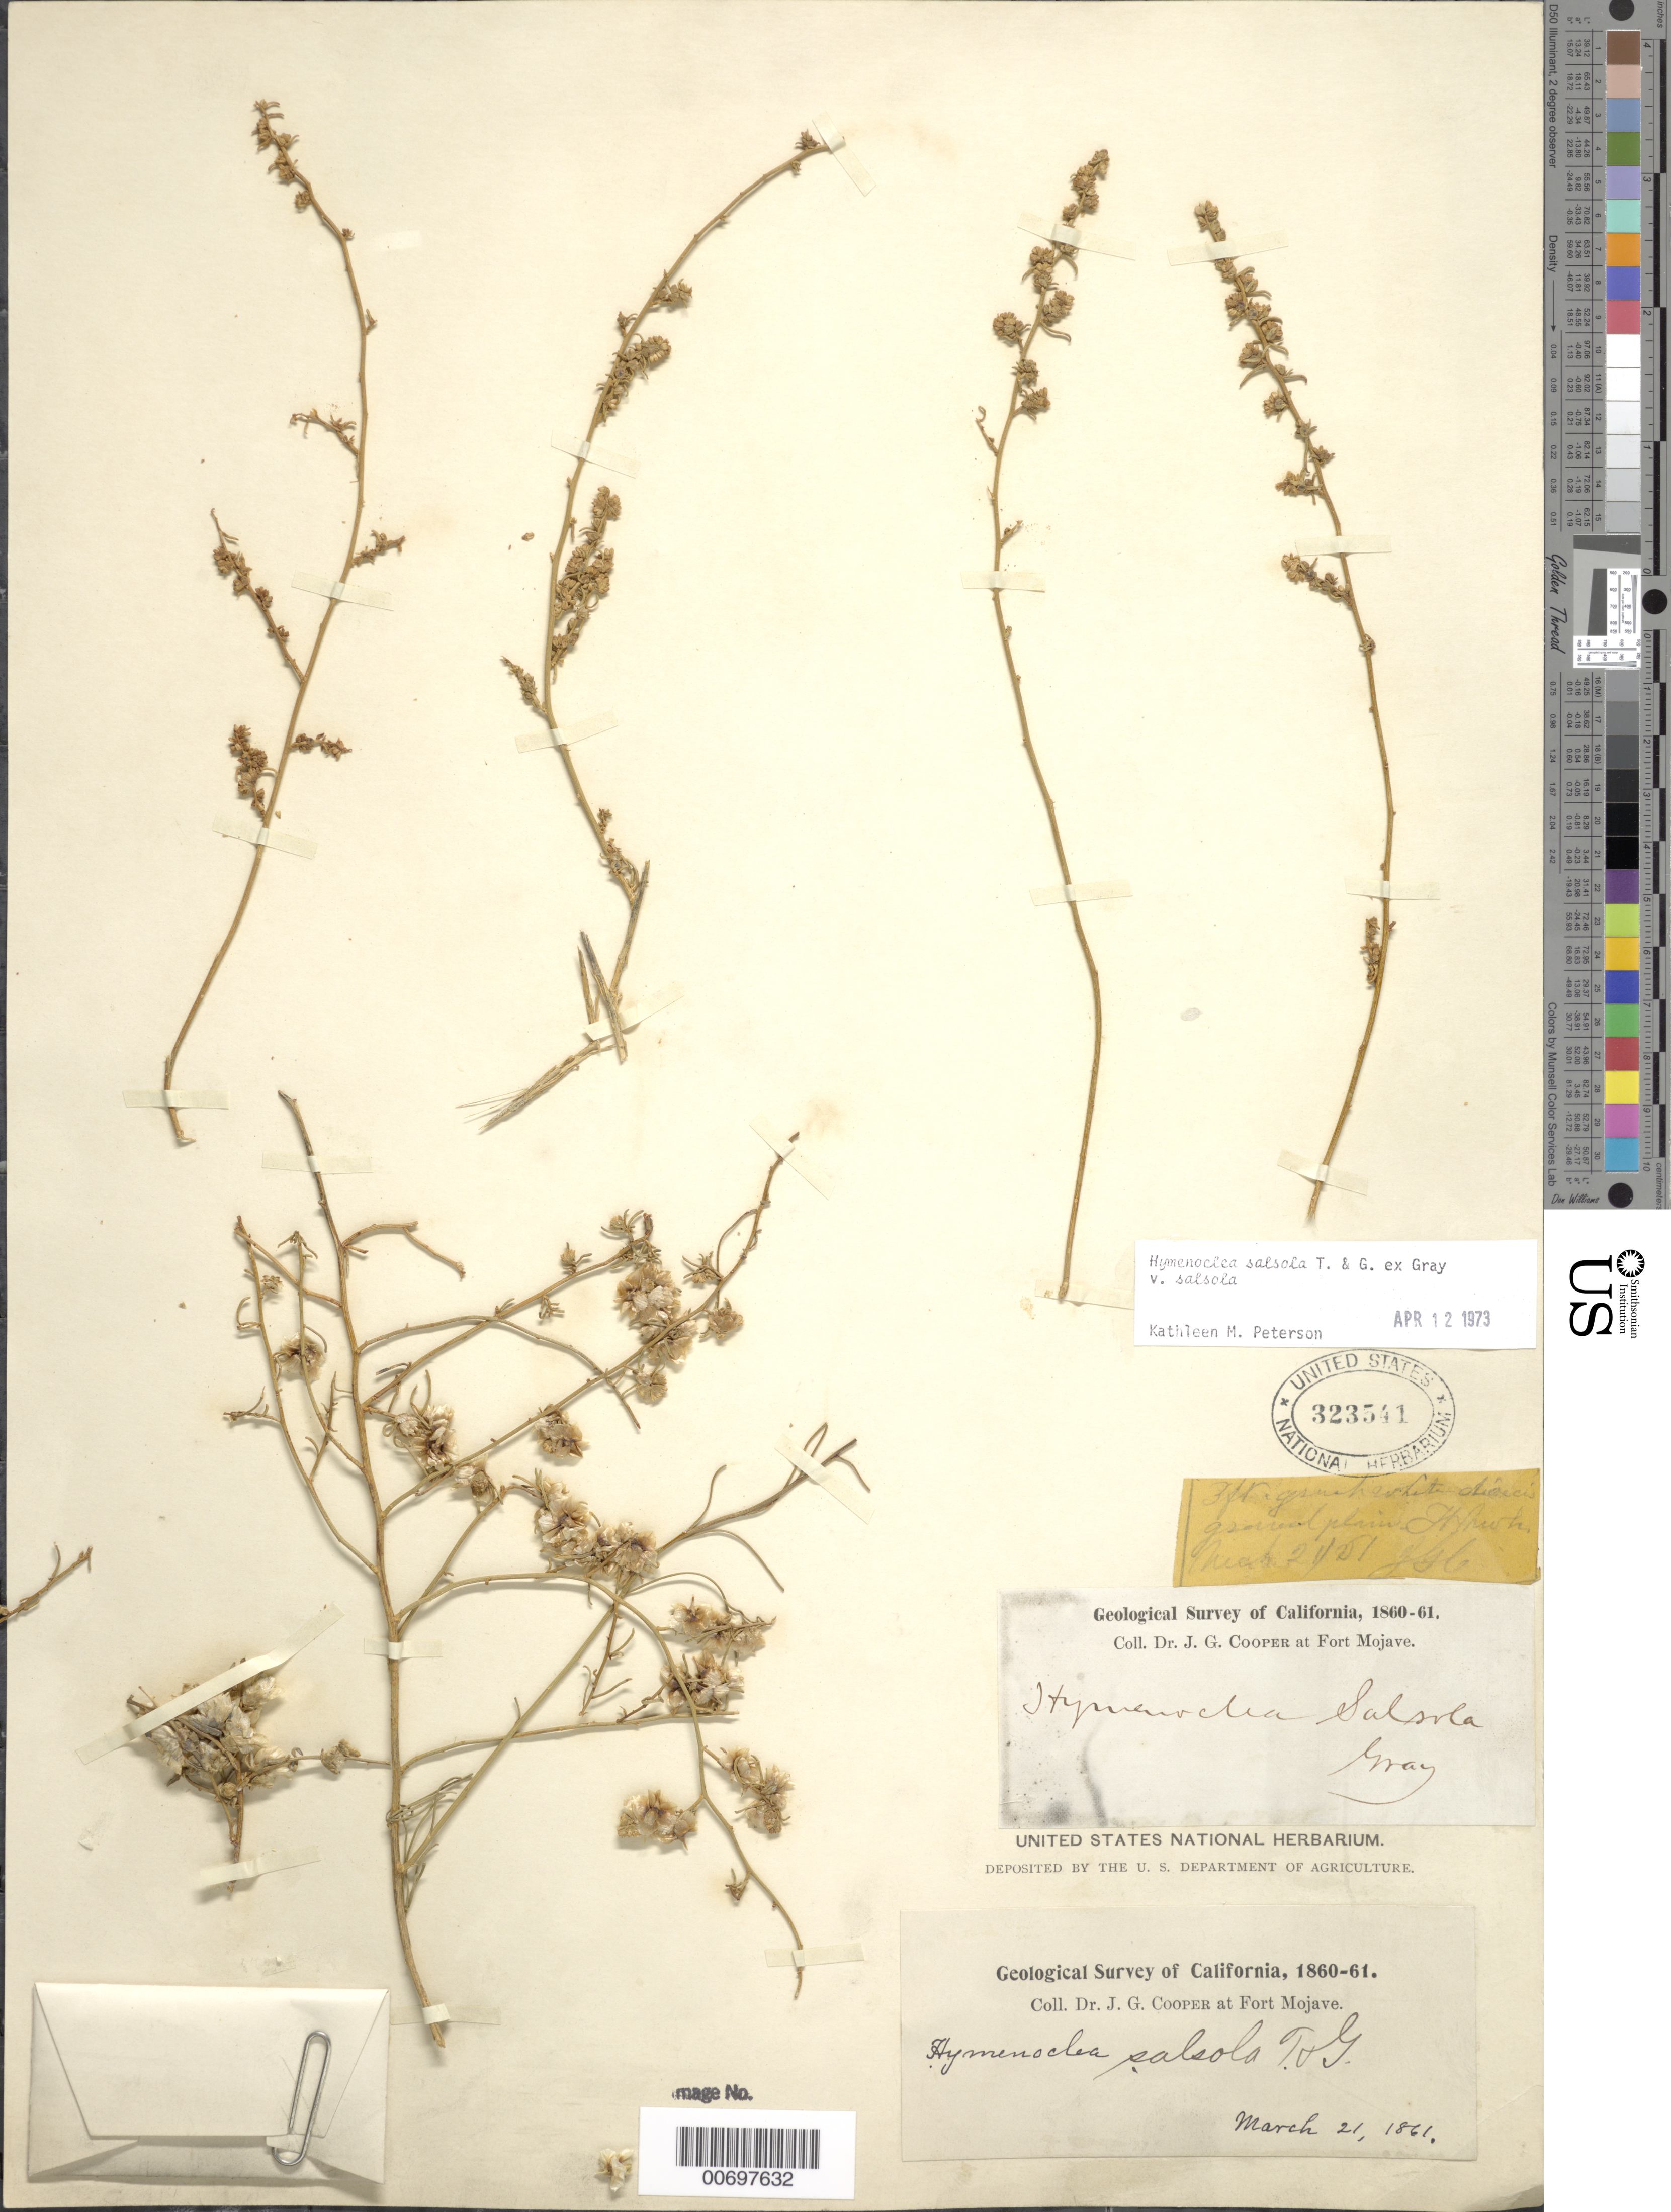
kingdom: Plantae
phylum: Tracheophyta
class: Magnoliopsida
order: Asterales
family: Asteraceae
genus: Hymenoclea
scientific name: Hymenoclea salsola var. salsola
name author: Torr. & A. Gray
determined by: Peterson, Kathy M.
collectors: J. G. Cooper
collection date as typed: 21 Mar 1861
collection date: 1861-03-21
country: United States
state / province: California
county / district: San Bernardino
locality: Fort Mojave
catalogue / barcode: US 323541